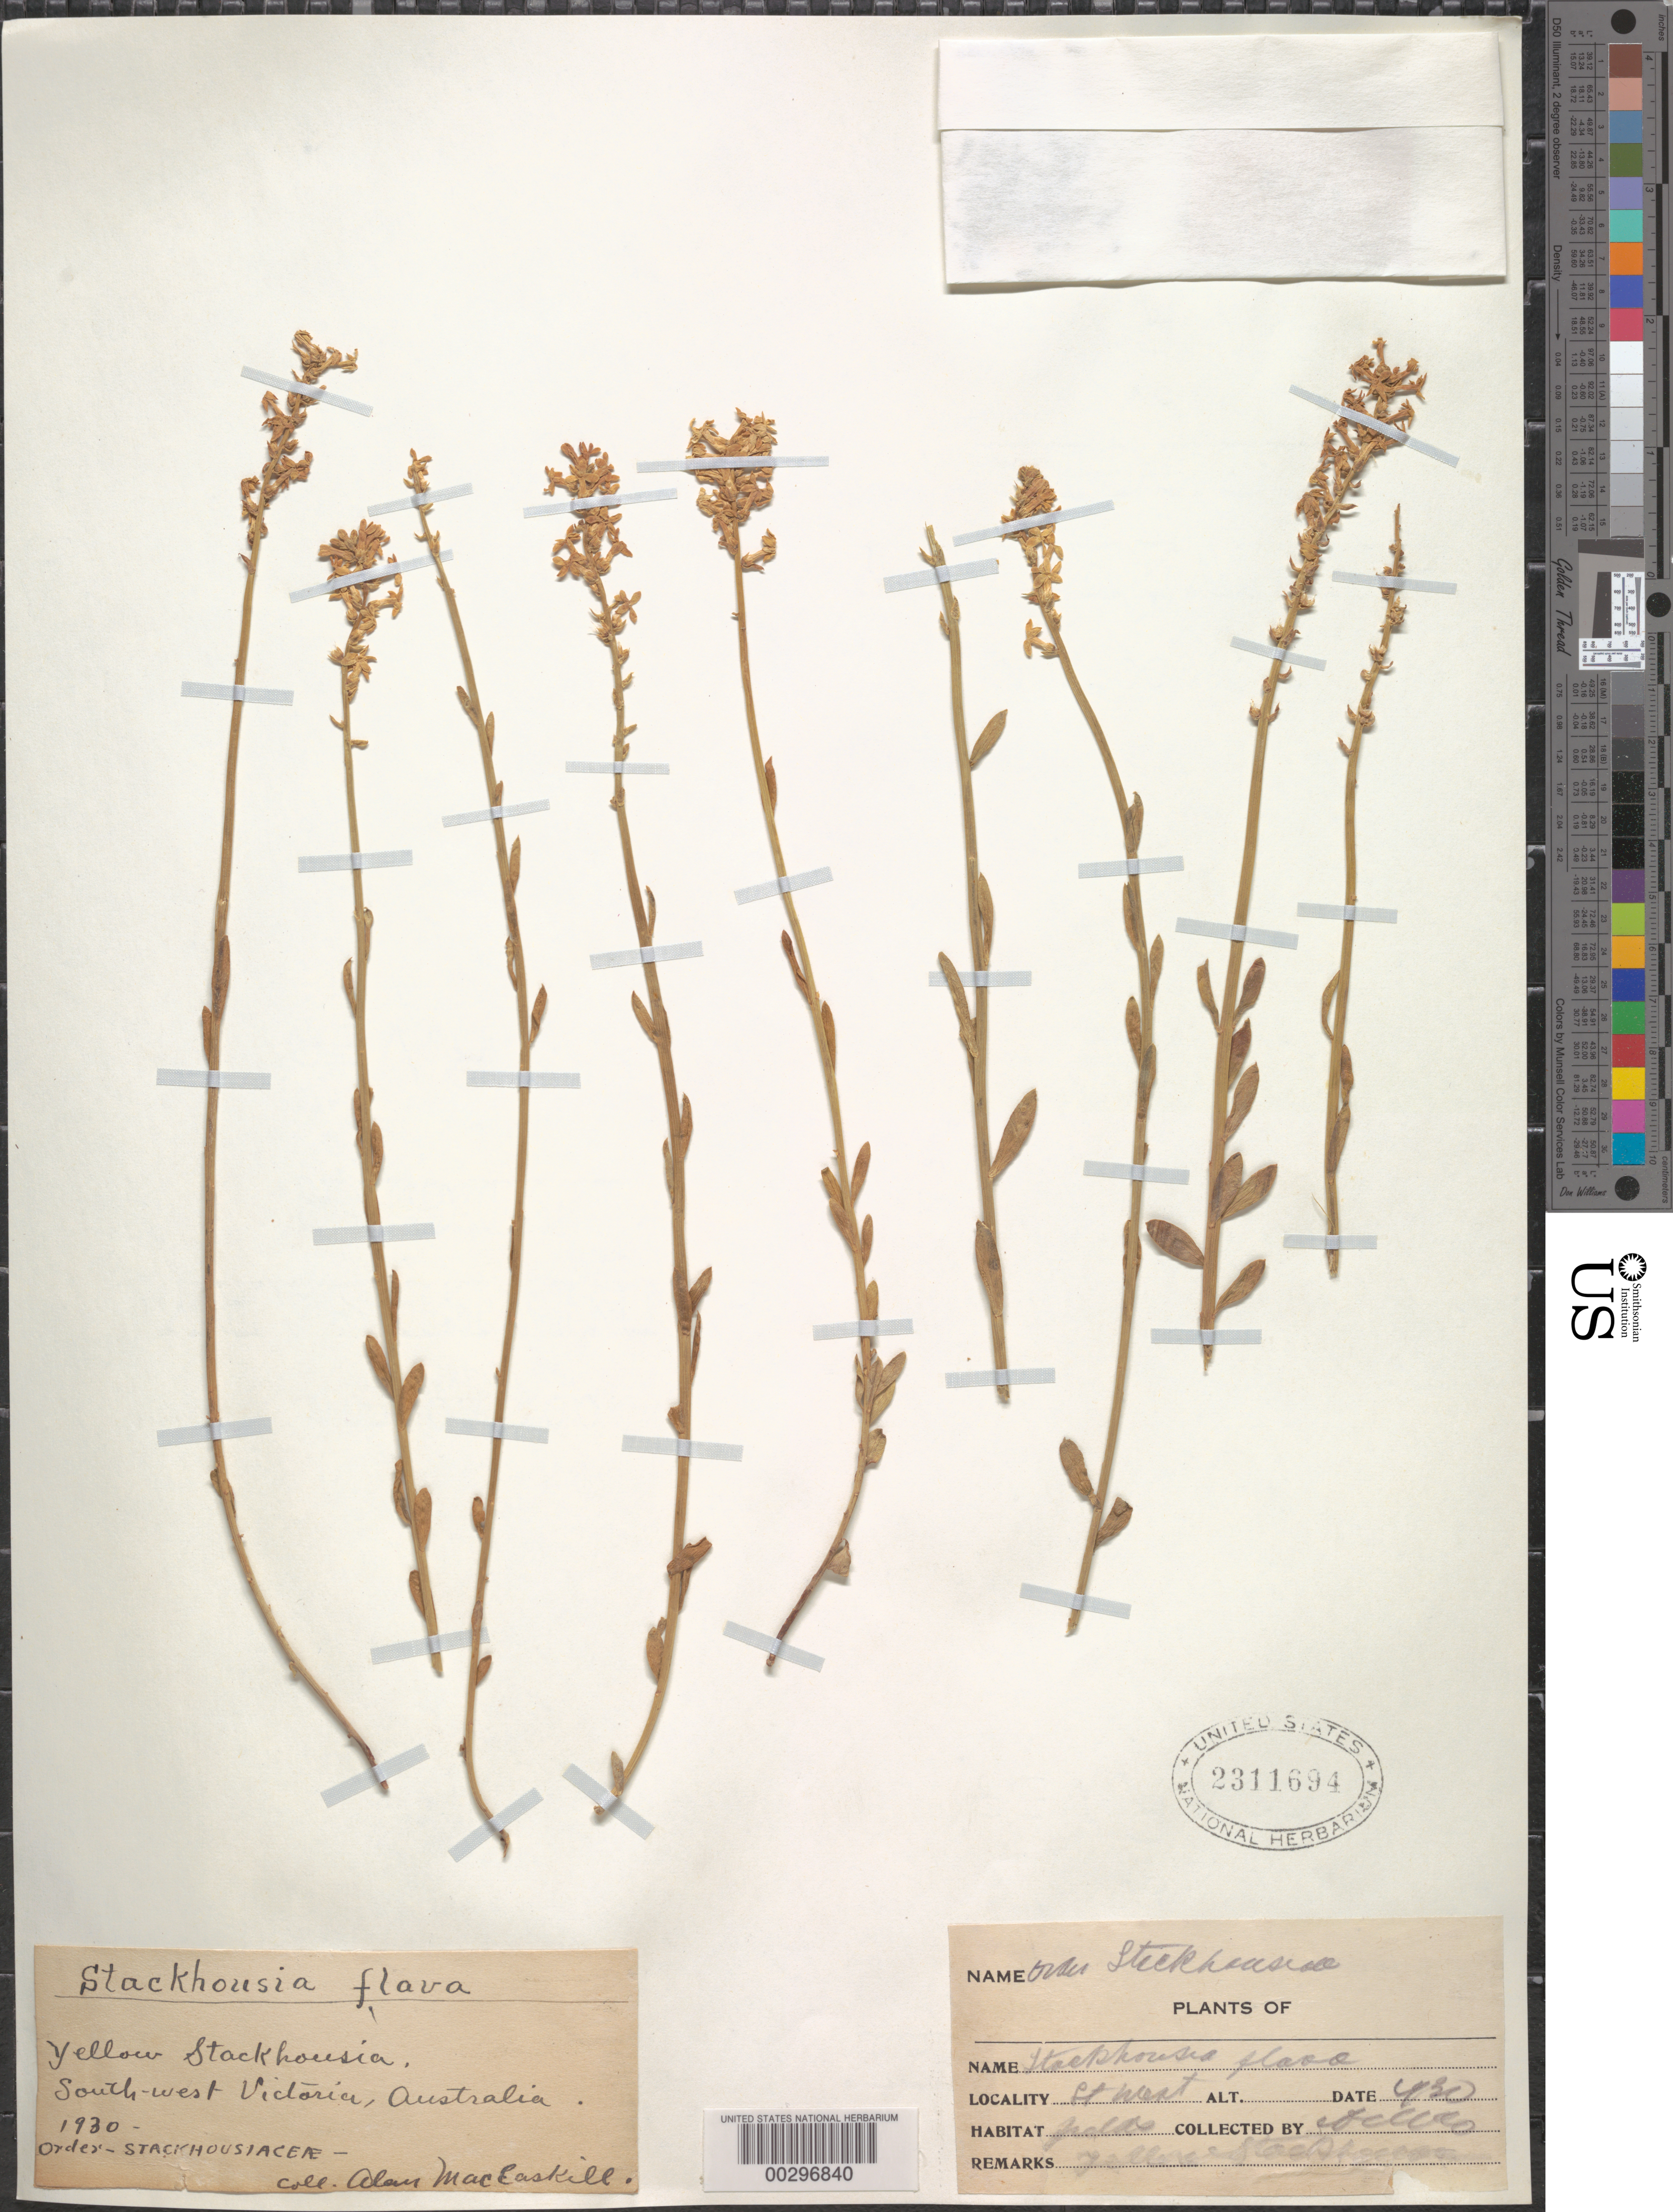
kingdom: Plantae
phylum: Tracheophyta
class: Magnoliopsida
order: Celastrales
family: Celastraceae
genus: Stackhousia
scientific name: Stackhousia flava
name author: Hook.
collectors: A. MacCaskill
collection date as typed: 1930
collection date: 1930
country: Australia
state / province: Victoria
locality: Sw victoria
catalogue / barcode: US 2311694